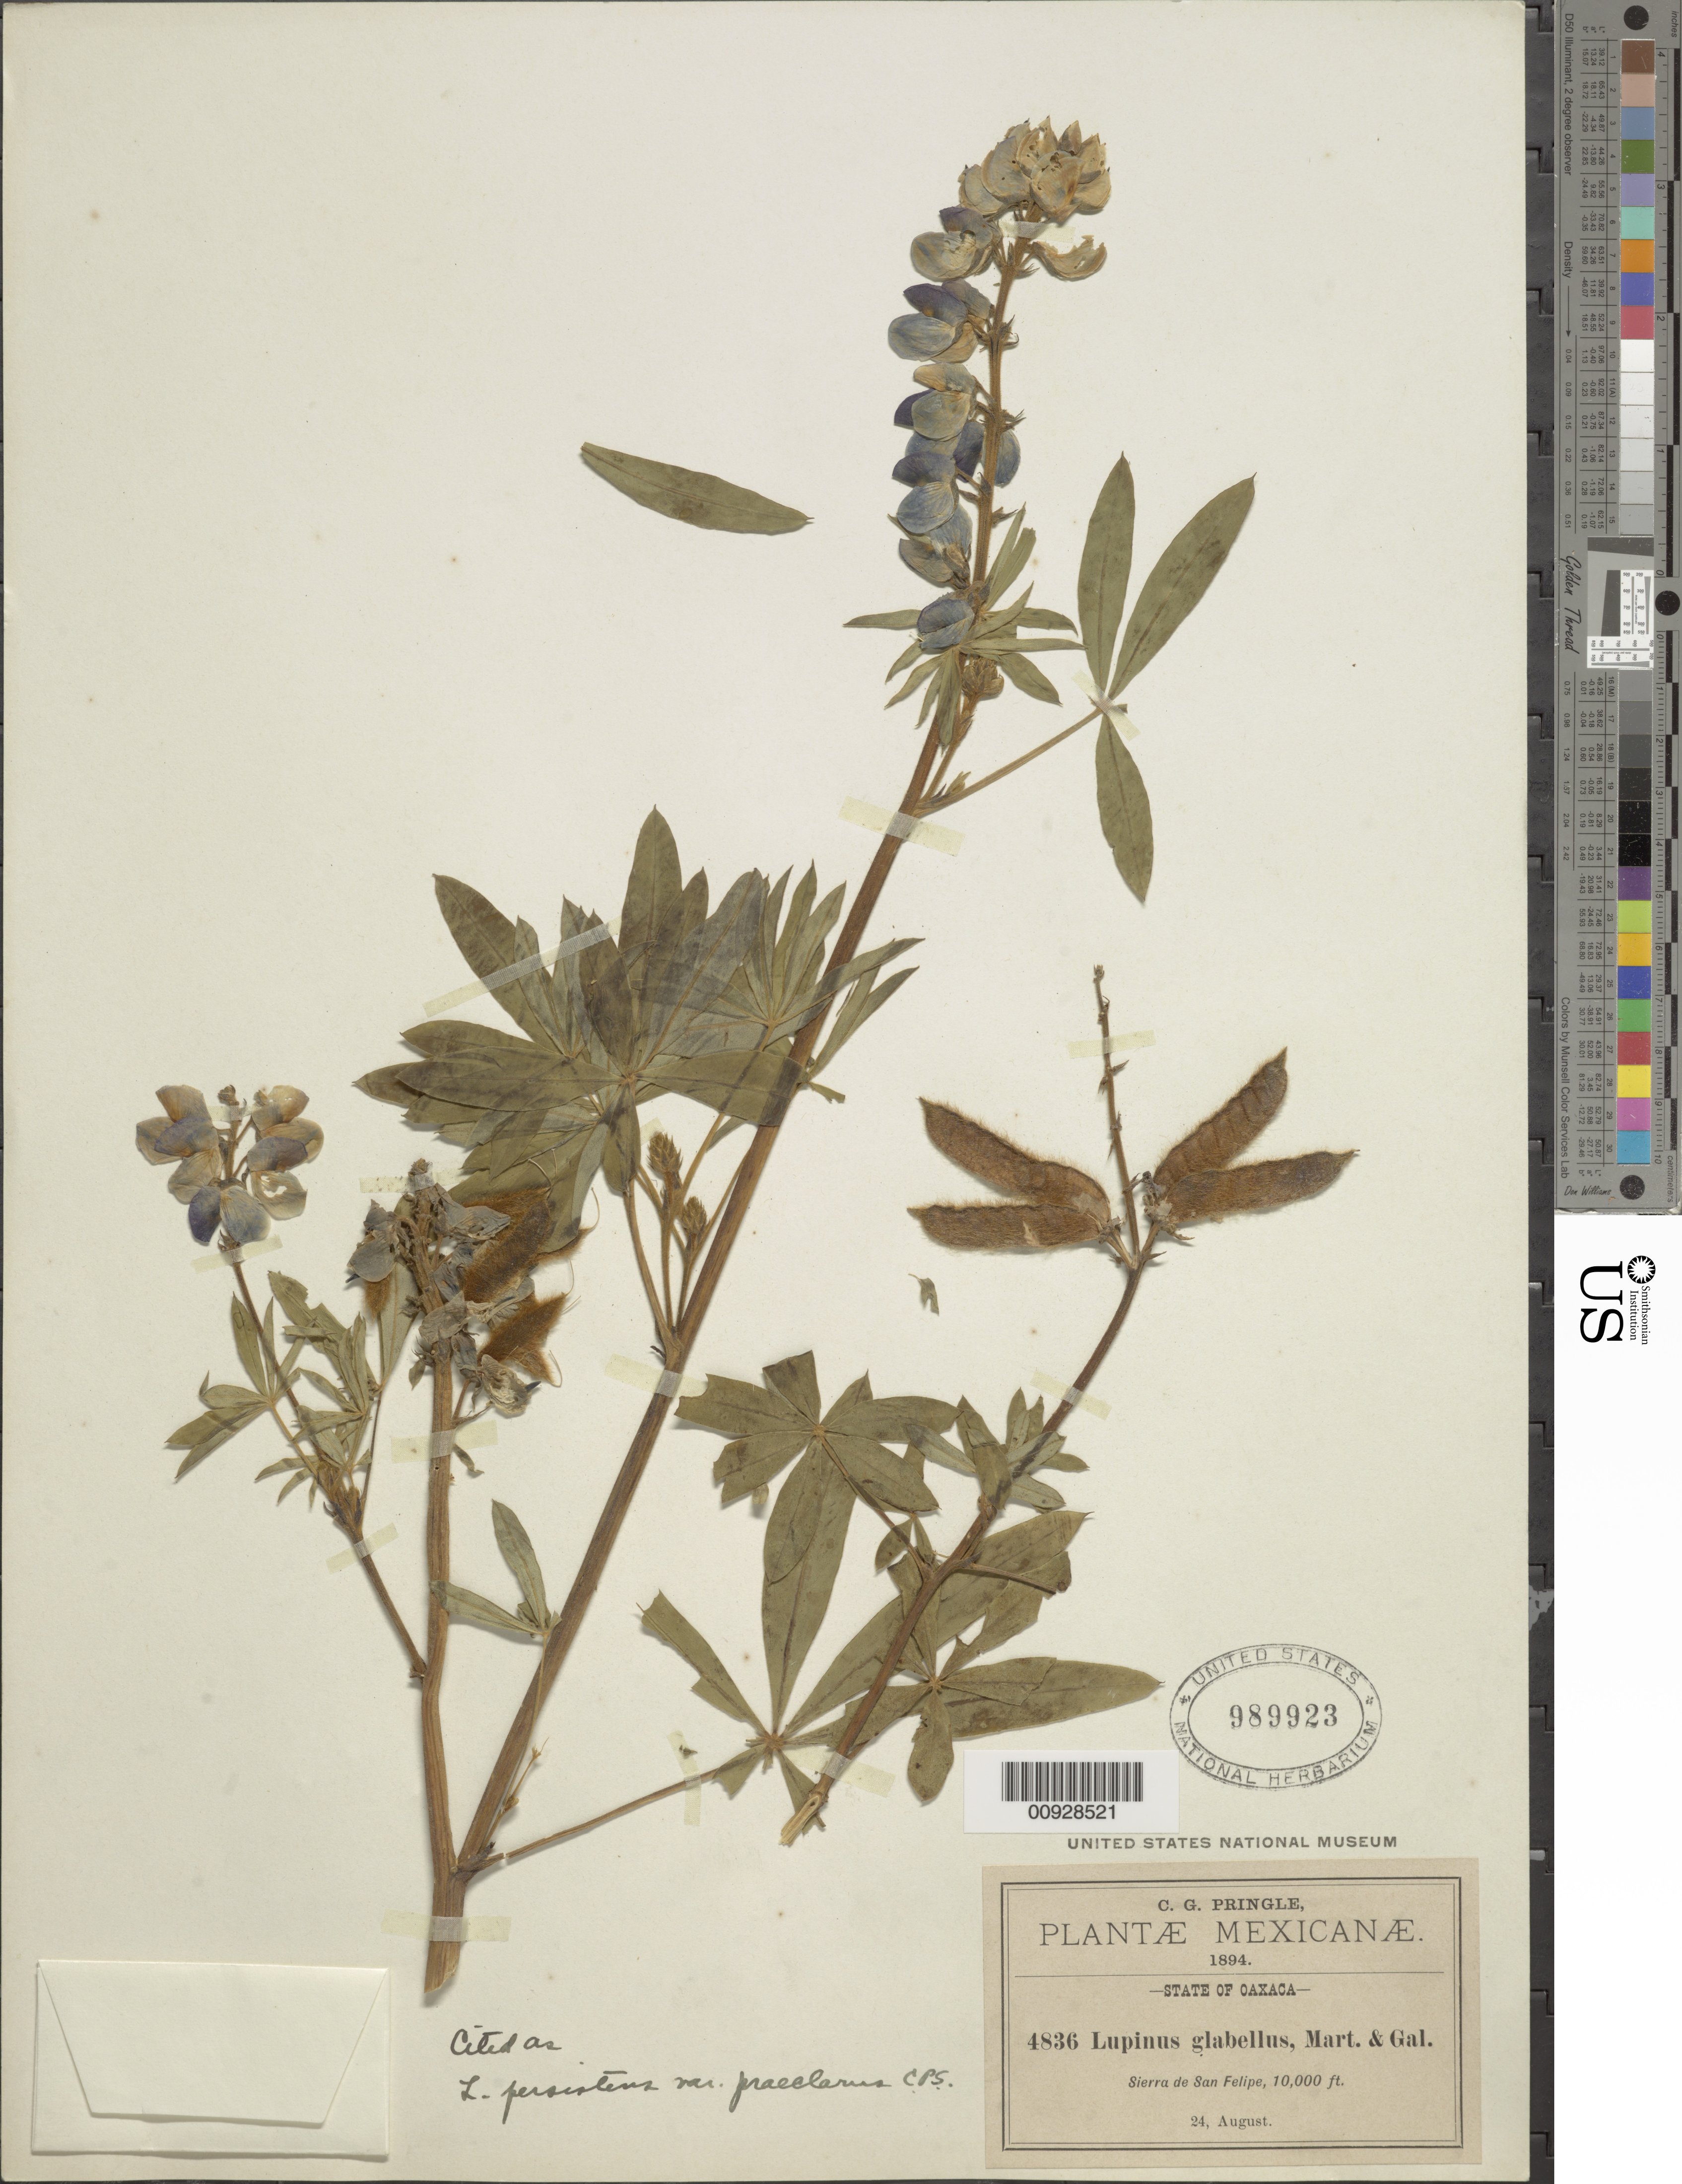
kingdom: Plantae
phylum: Tracheophyta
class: Magnoliopsida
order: Fabales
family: Fabaceae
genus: Lupinus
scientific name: Lupinus persistens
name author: Rose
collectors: C. G. Pringle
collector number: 4836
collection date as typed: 24 Aug 1894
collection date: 1894-08-24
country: Mexico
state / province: Oaxaca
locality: Sierra de San Felipe, State of Oaxaca.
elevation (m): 3048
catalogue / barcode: US 989923